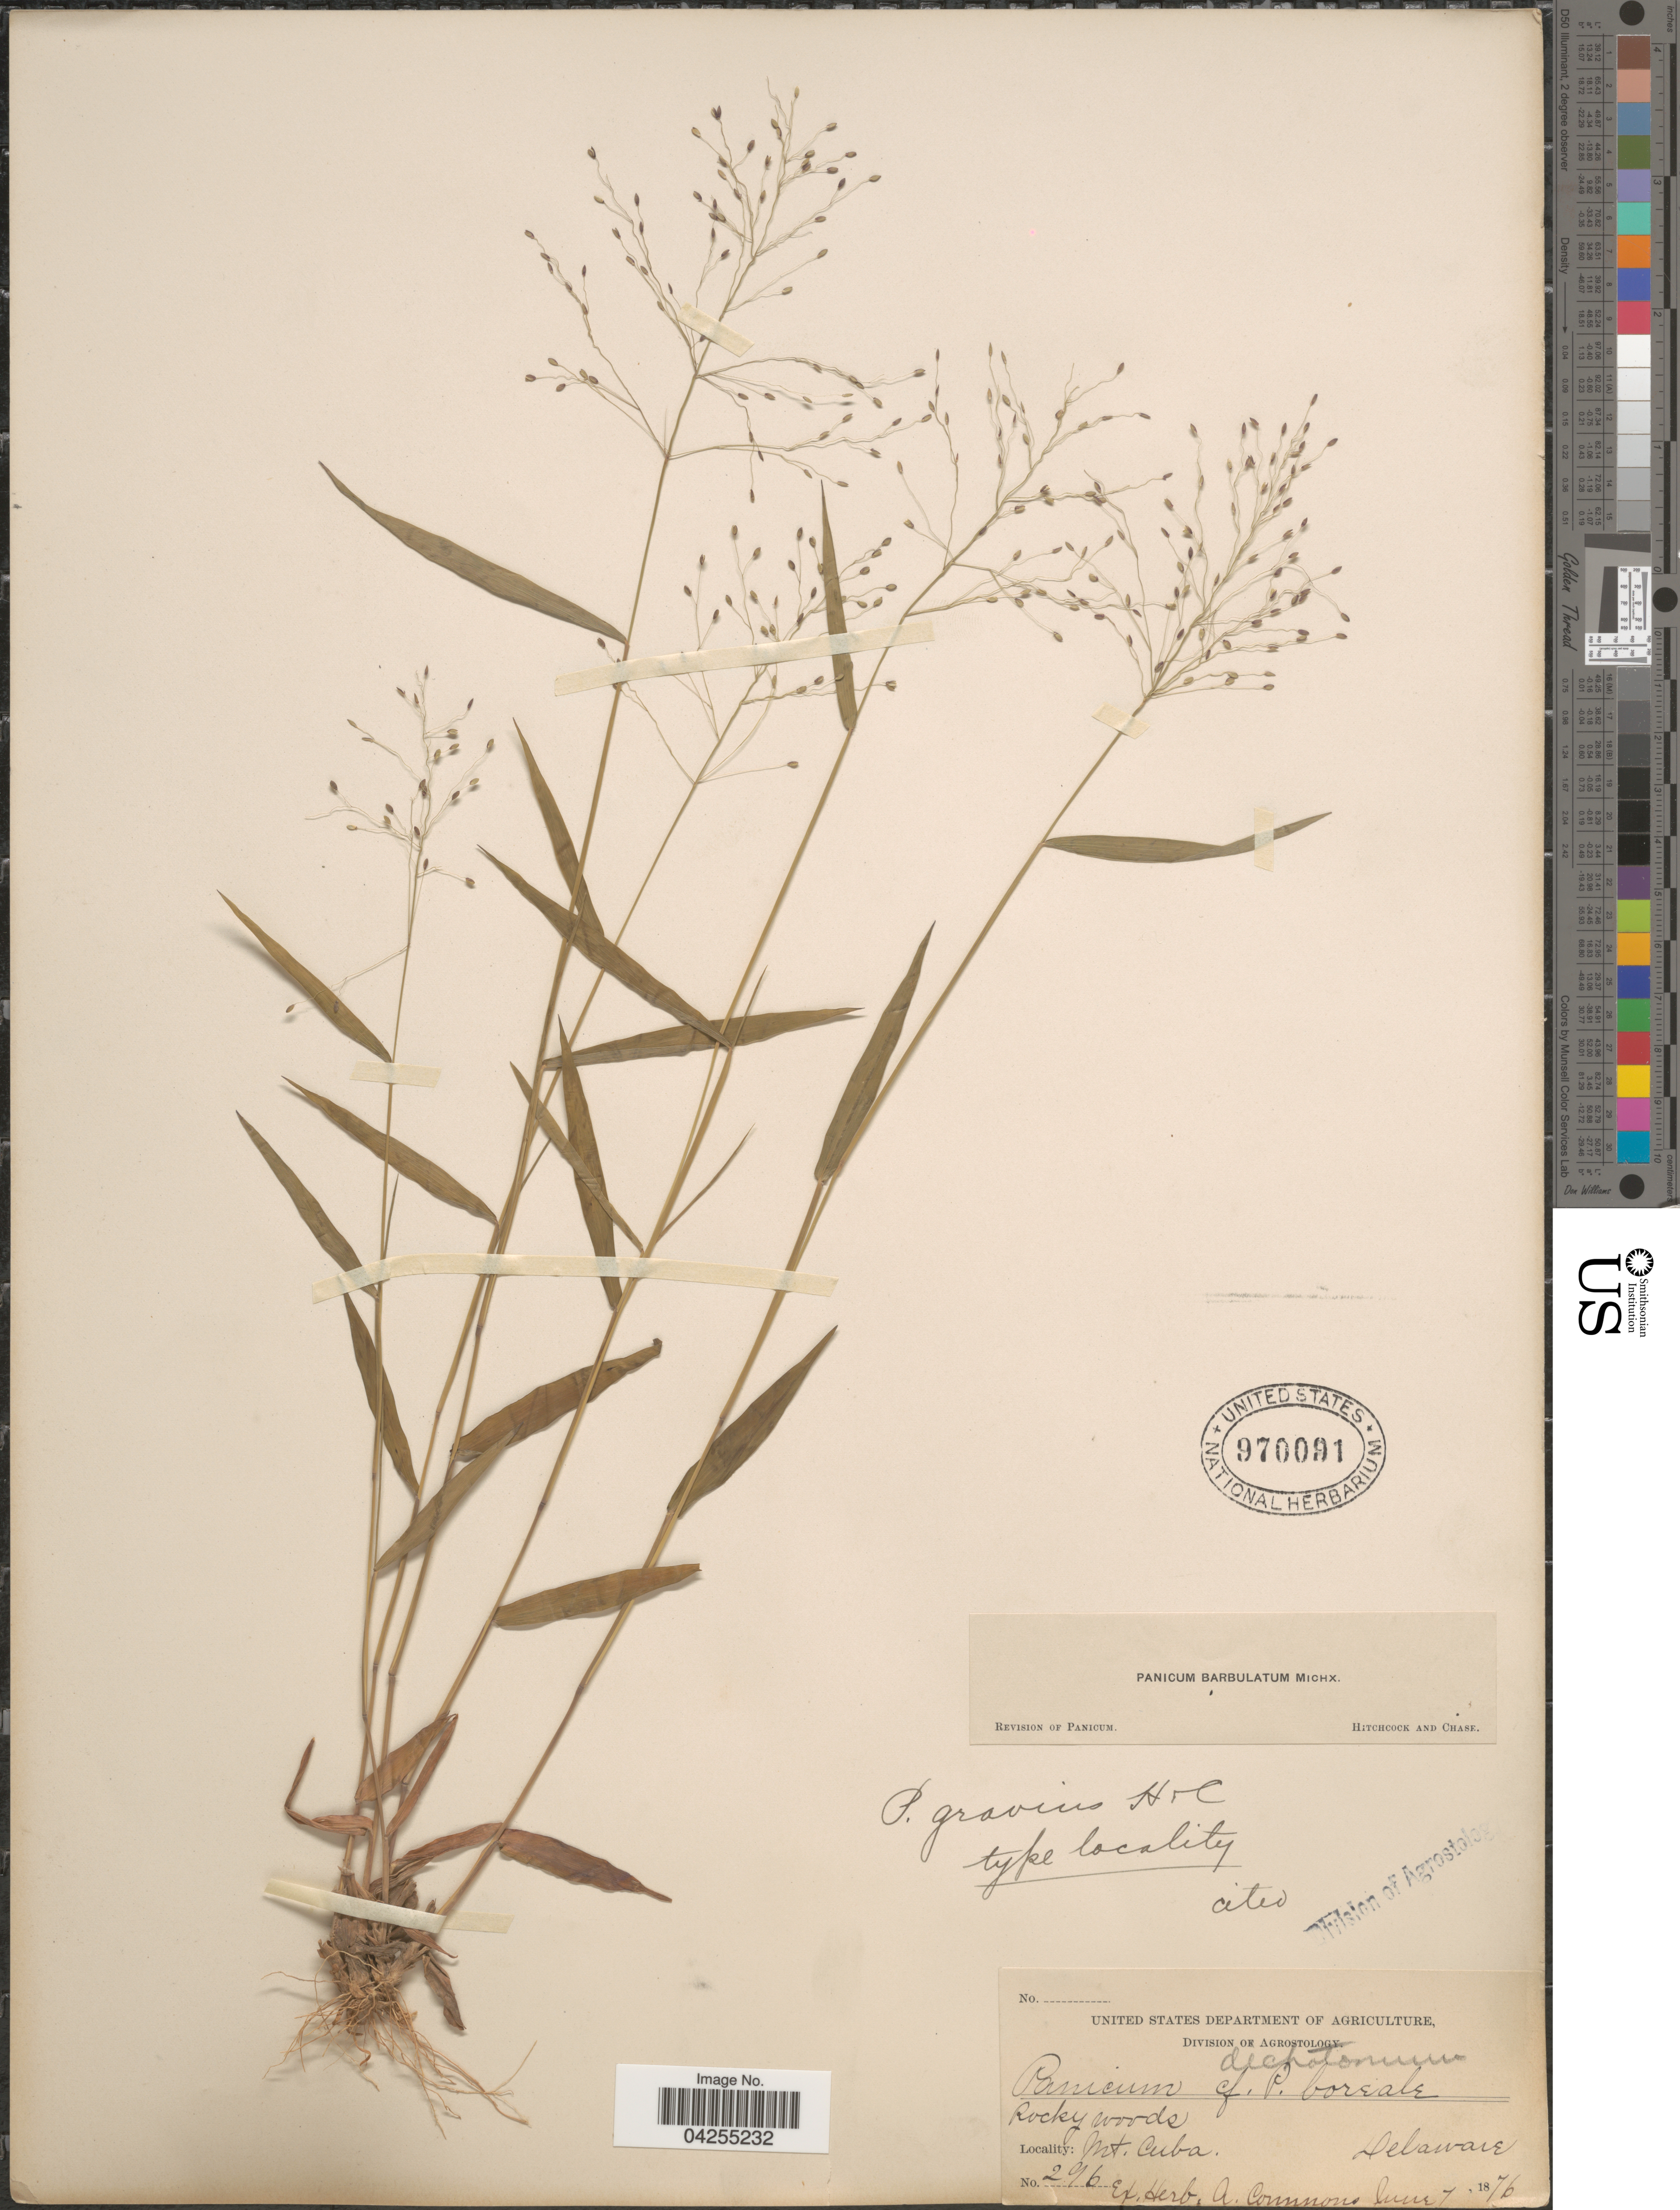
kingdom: Plantae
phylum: Tracheophyta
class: Liliopsida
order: Poales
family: Poaceae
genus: Dichanthelium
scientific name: Dichanthelium dichotomum var. dichotomum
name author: (L.) Gould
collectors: ex herb. A. Commons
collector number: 296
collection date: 1876-06-07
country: United States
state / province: Delaware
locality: Mt. Cuba.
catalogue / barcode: US 970091